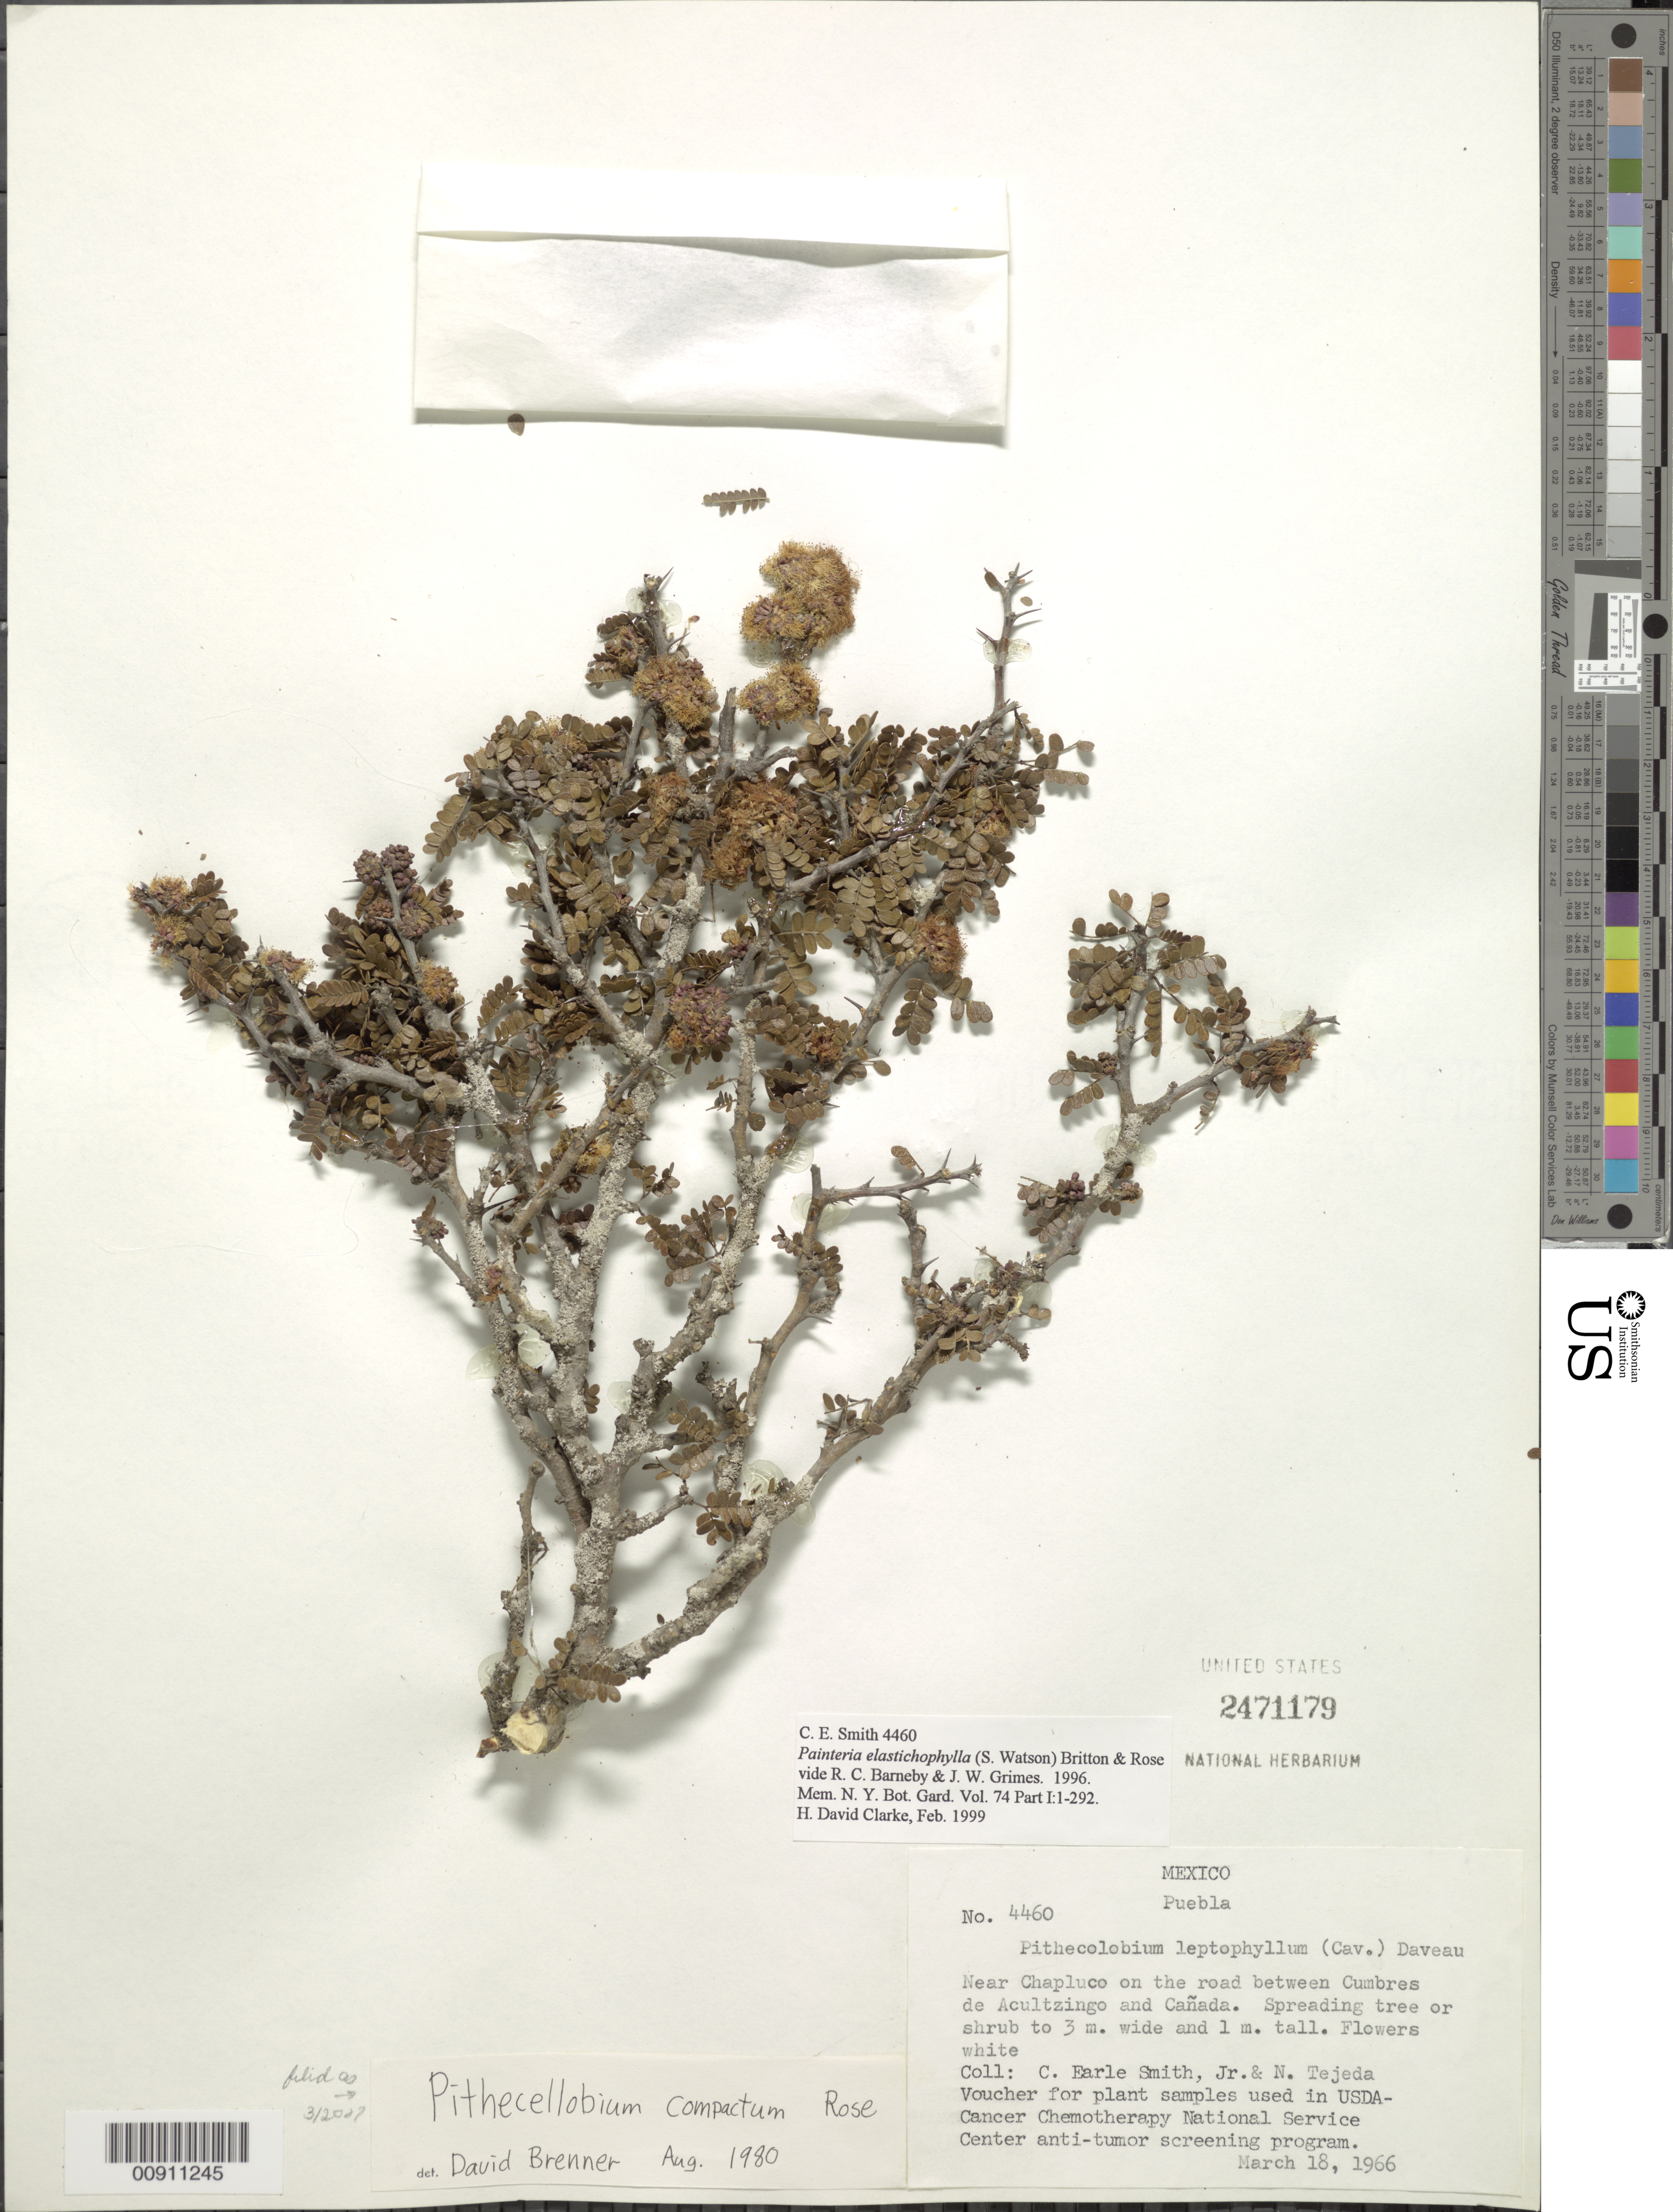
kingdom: Plantae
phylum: Tracheophyta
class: Magnoliopsida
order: Fabales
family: Fabaceae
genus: Painteria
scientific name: Painteria elachistophylla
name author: (A. Gray ex S. Watson) Britton & Rose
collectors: C. E. Smith Jr.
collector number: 4460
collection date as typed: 18 Mar 1966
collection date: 1966-03-18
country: Mexico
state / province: Puebla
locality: Near Chapluco on the road between Cumbres de Acultzingo and Cañada.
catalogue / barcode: US 2471179